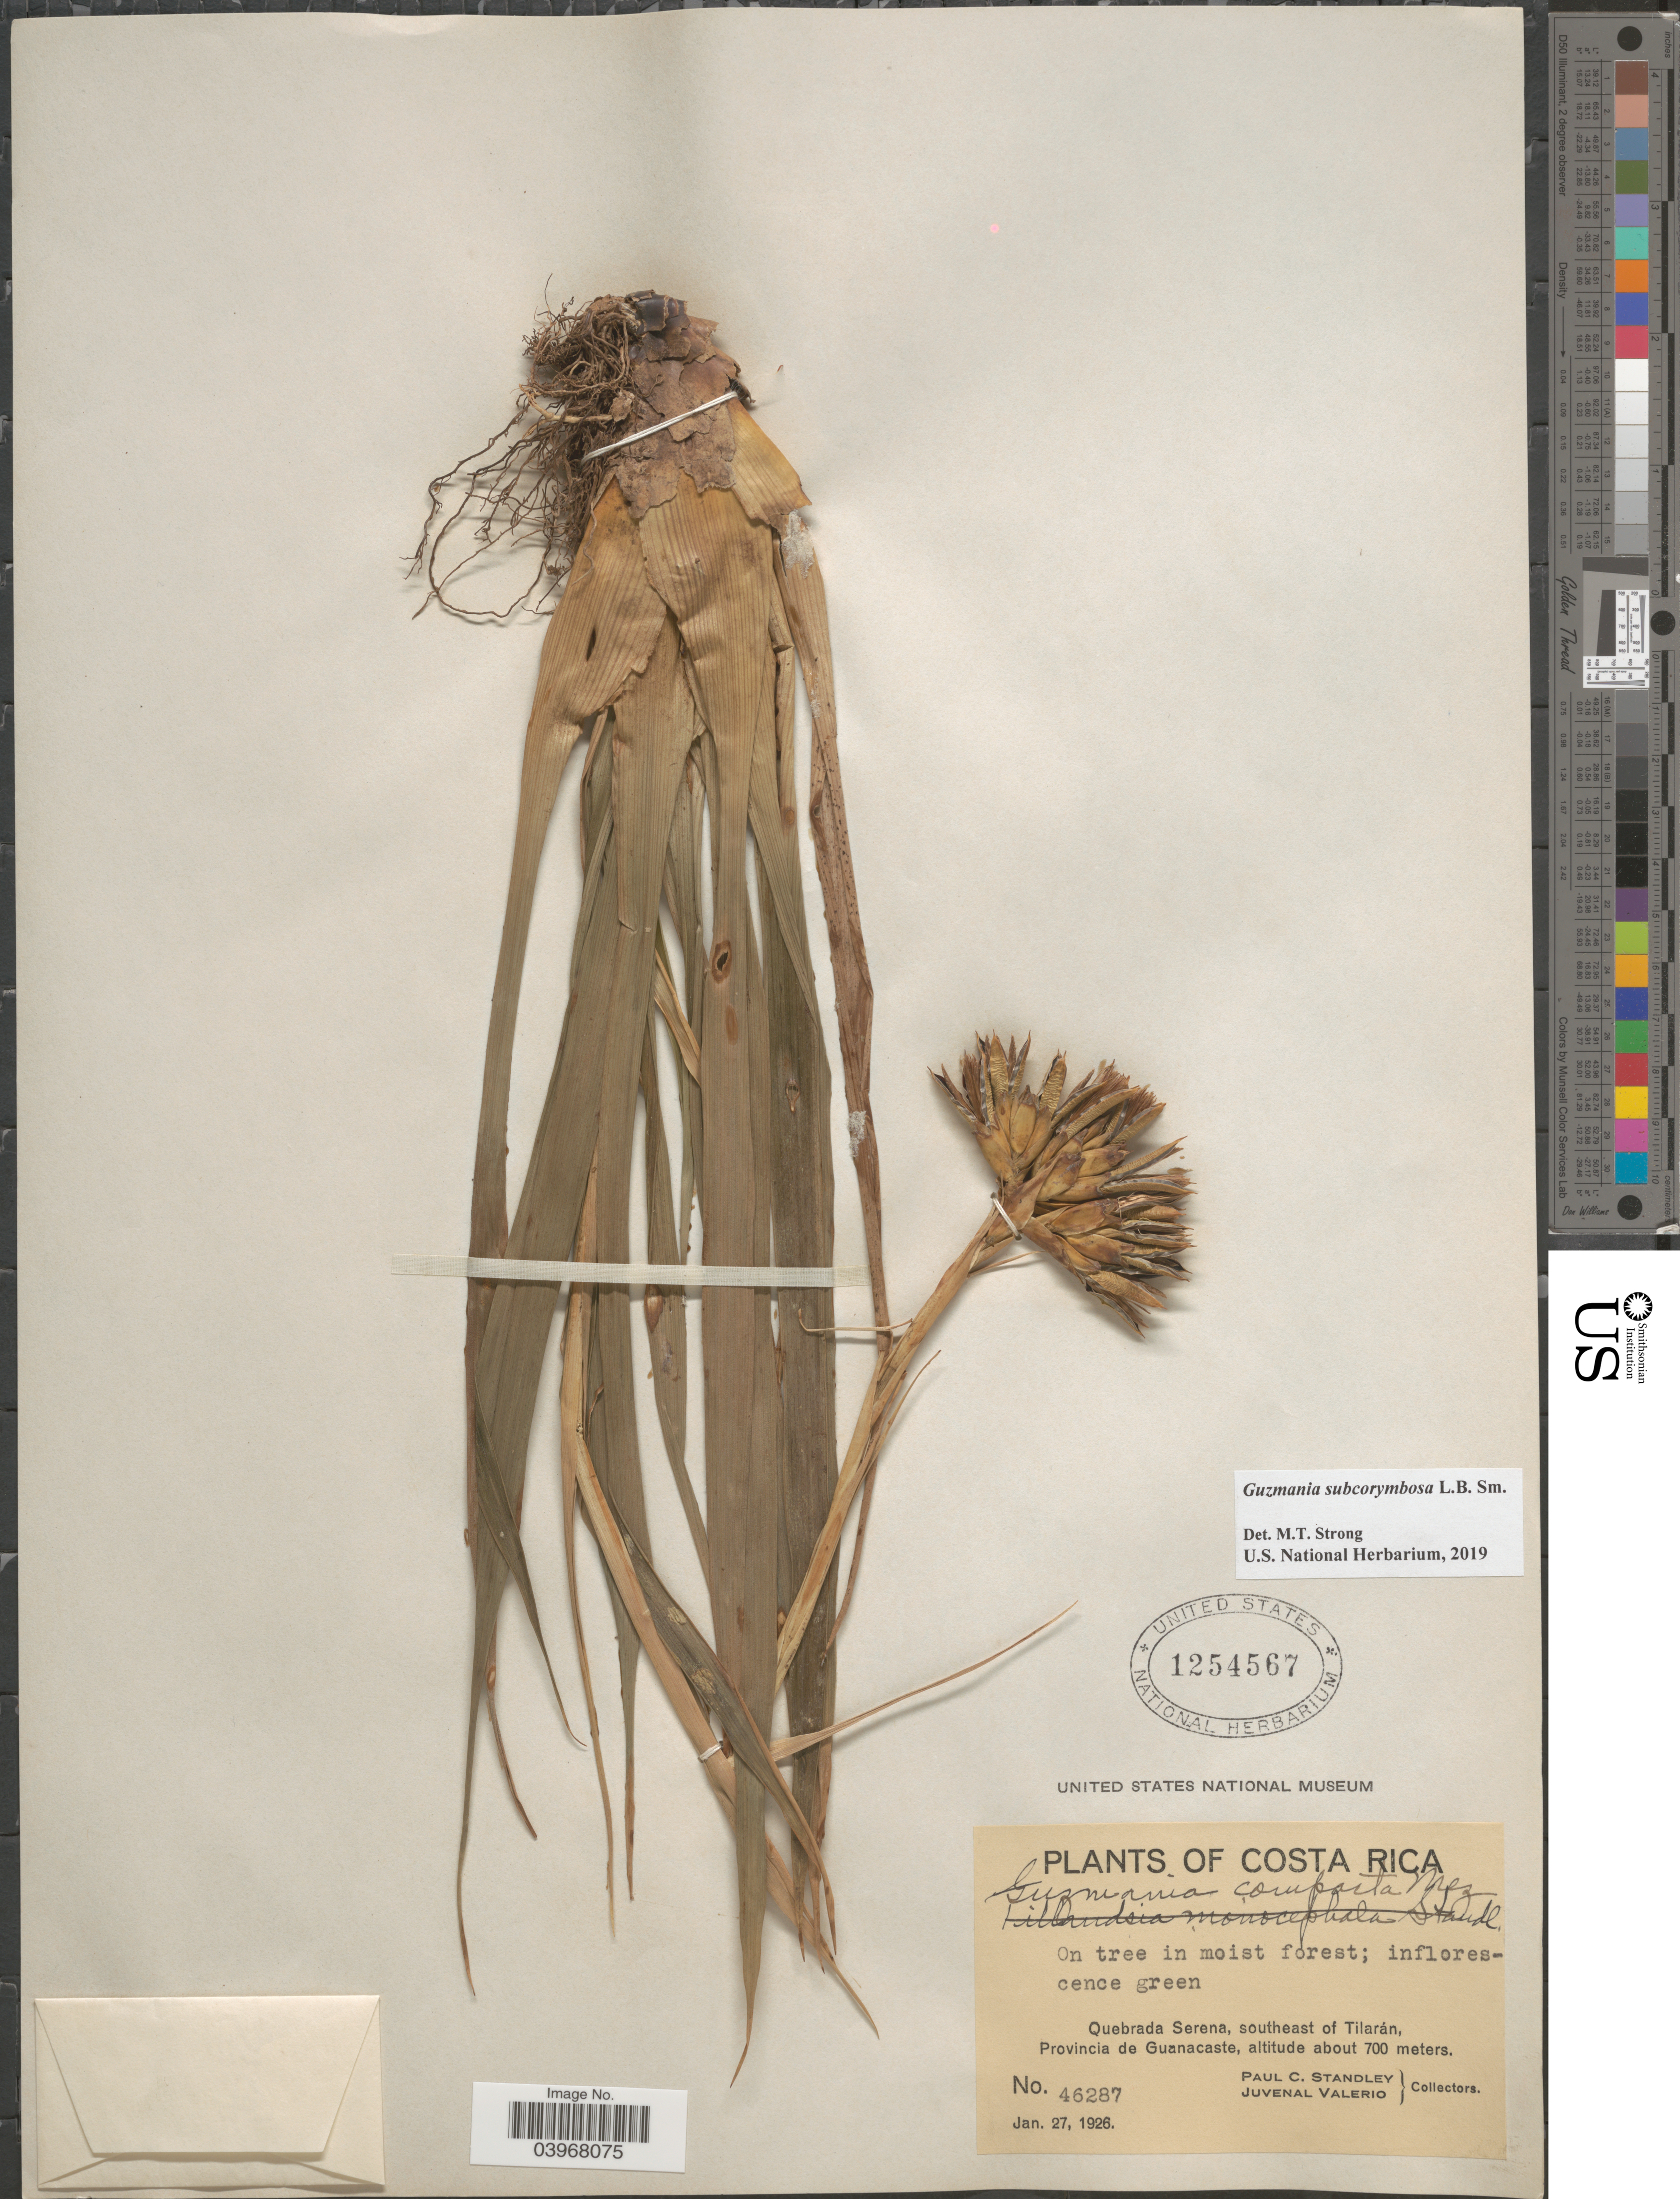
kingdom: Plantae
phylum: Tracheophyta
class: Liliopsida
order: Poales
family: Bromeliaceae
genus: Guzmania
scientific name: Guzmania subcorymbosa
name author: L.B. Sm.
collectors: P. C. Standley & J. Valerio R.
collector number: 46287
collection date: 1926-01-27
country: Costa Rica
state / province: Guanacaste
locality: Quebrada Serena, southeast of Tilarán.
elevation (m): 700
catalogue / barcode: US 1254567